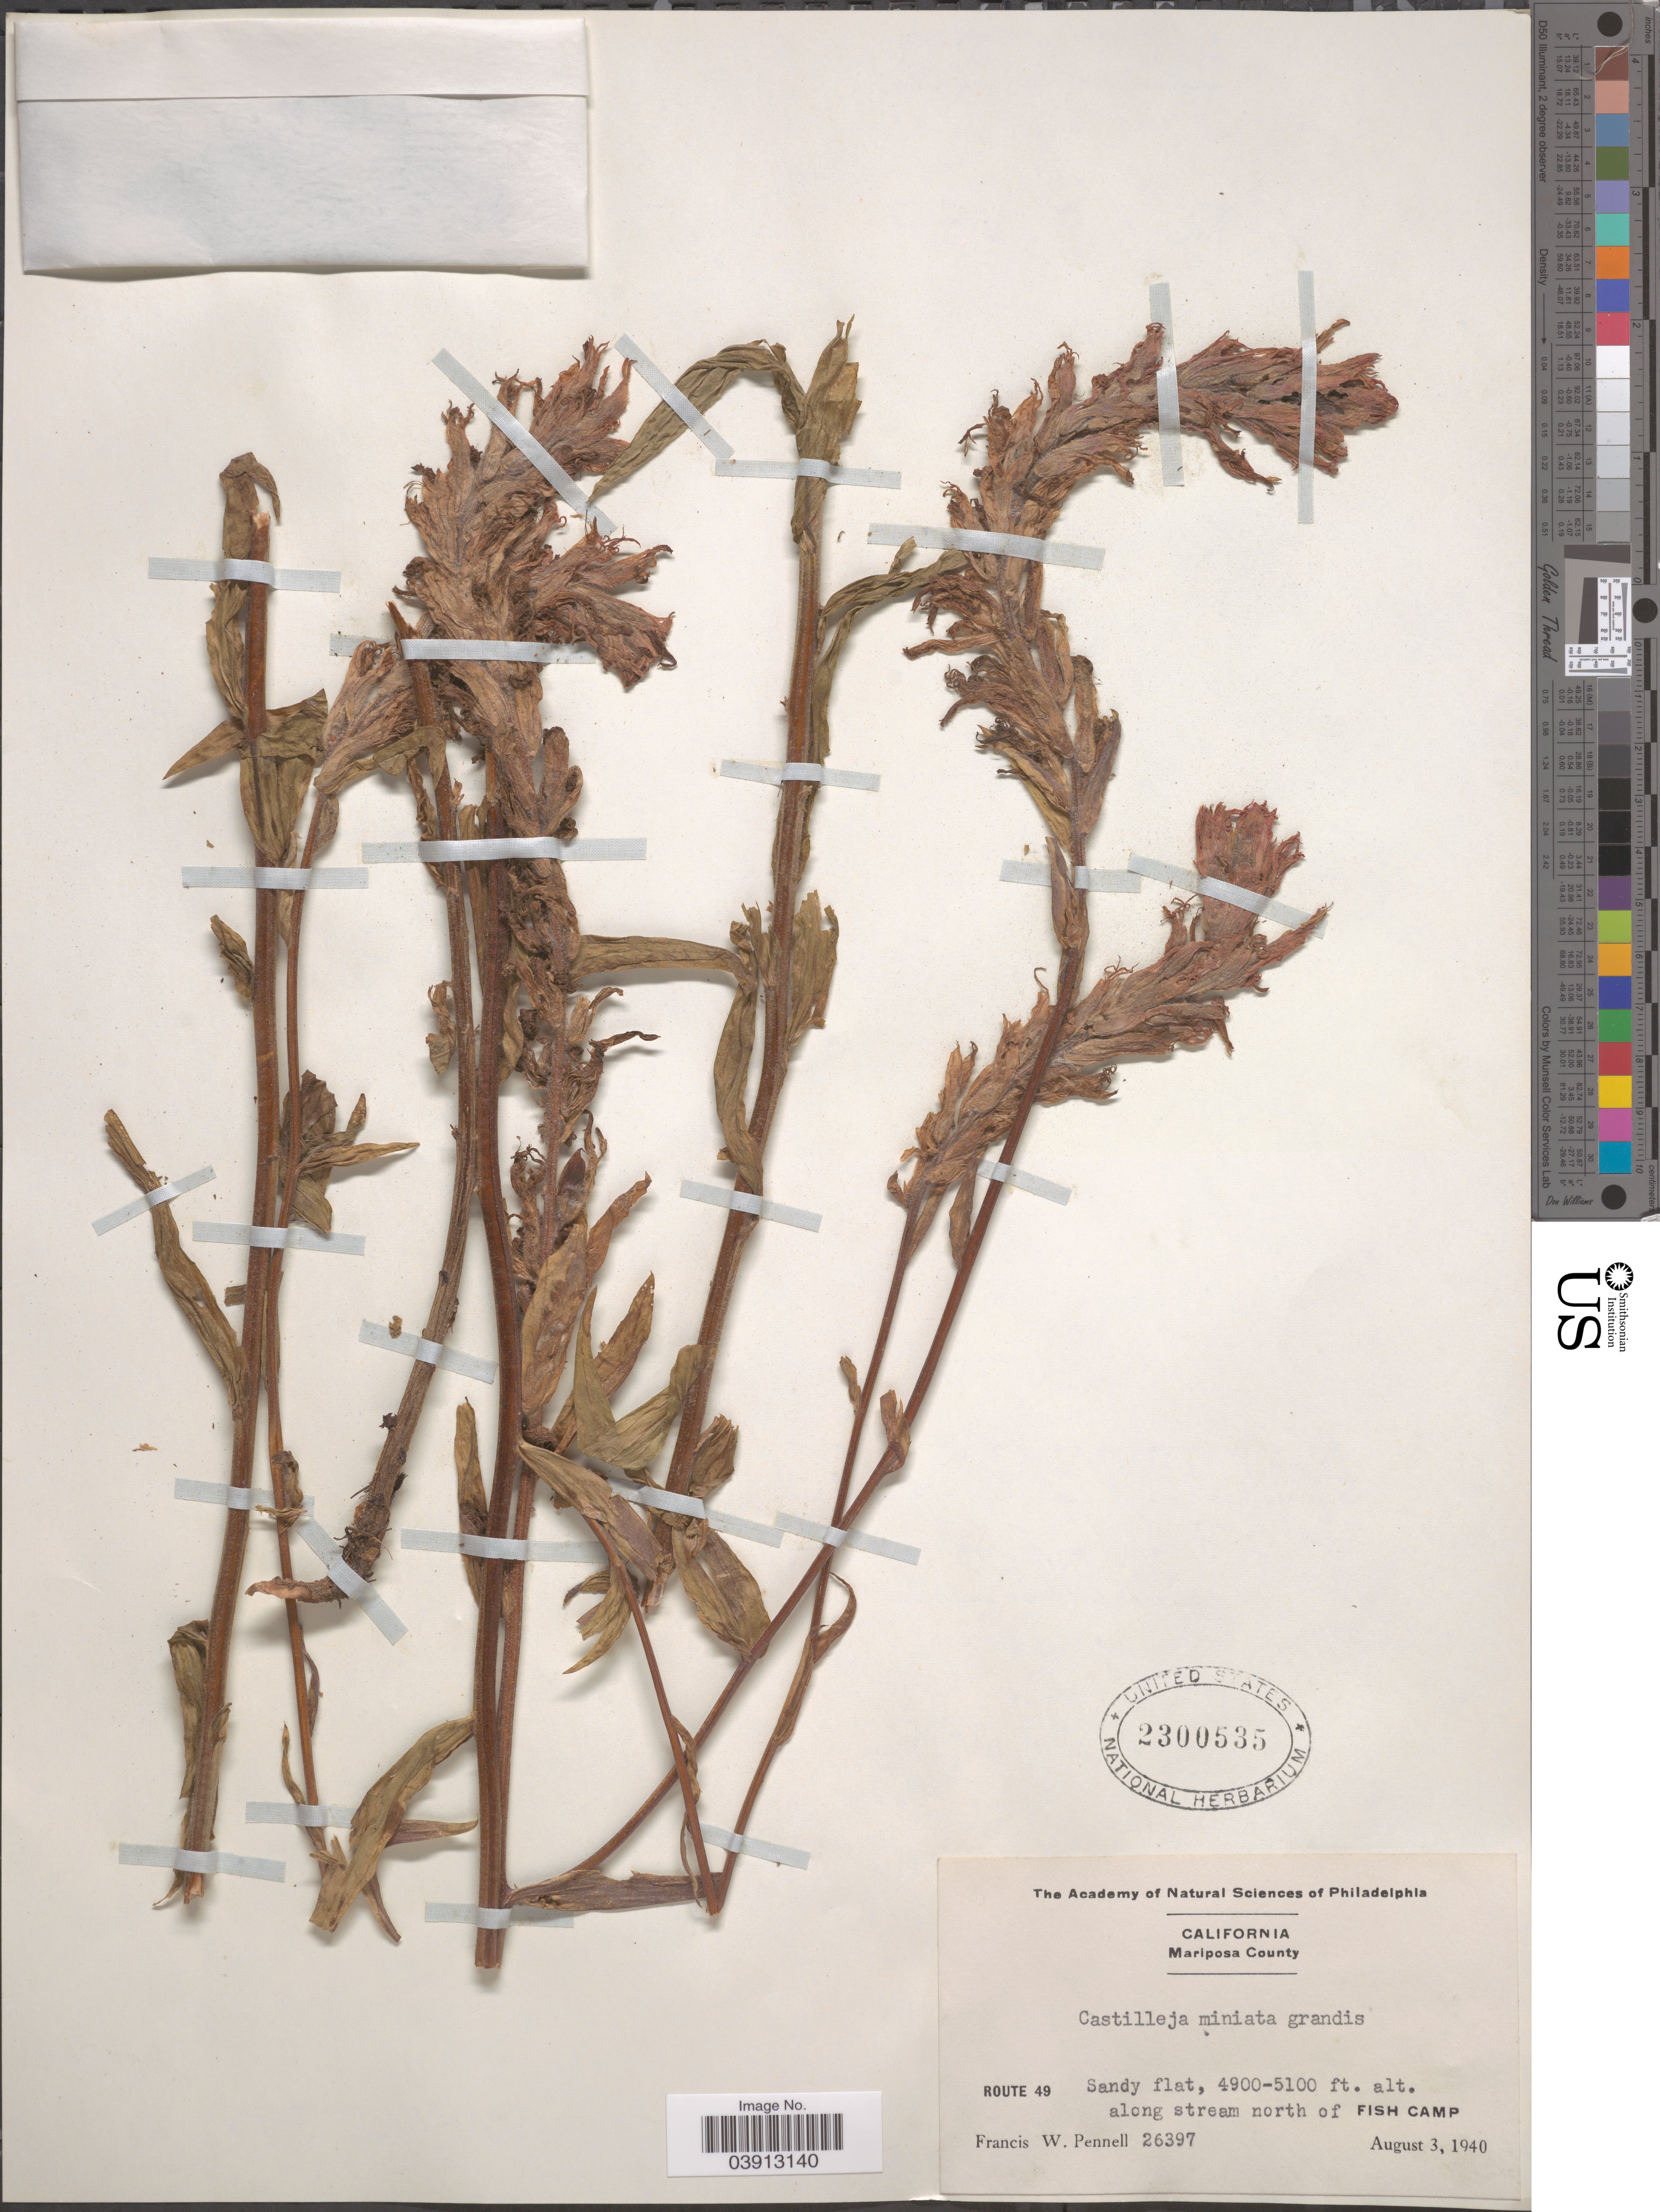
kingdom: Plantae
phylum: Tracheophyta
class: Magnoliopsida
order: Lamiales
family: Orobanchaceae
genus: Castilleja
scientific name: Castilleja miniata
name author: Douglas ex Hook.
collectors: F. W. Pennell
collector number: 26397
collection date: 1940-08-03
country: United States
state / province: California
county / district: Mariposa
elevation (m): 1494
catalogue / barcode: US 2300535